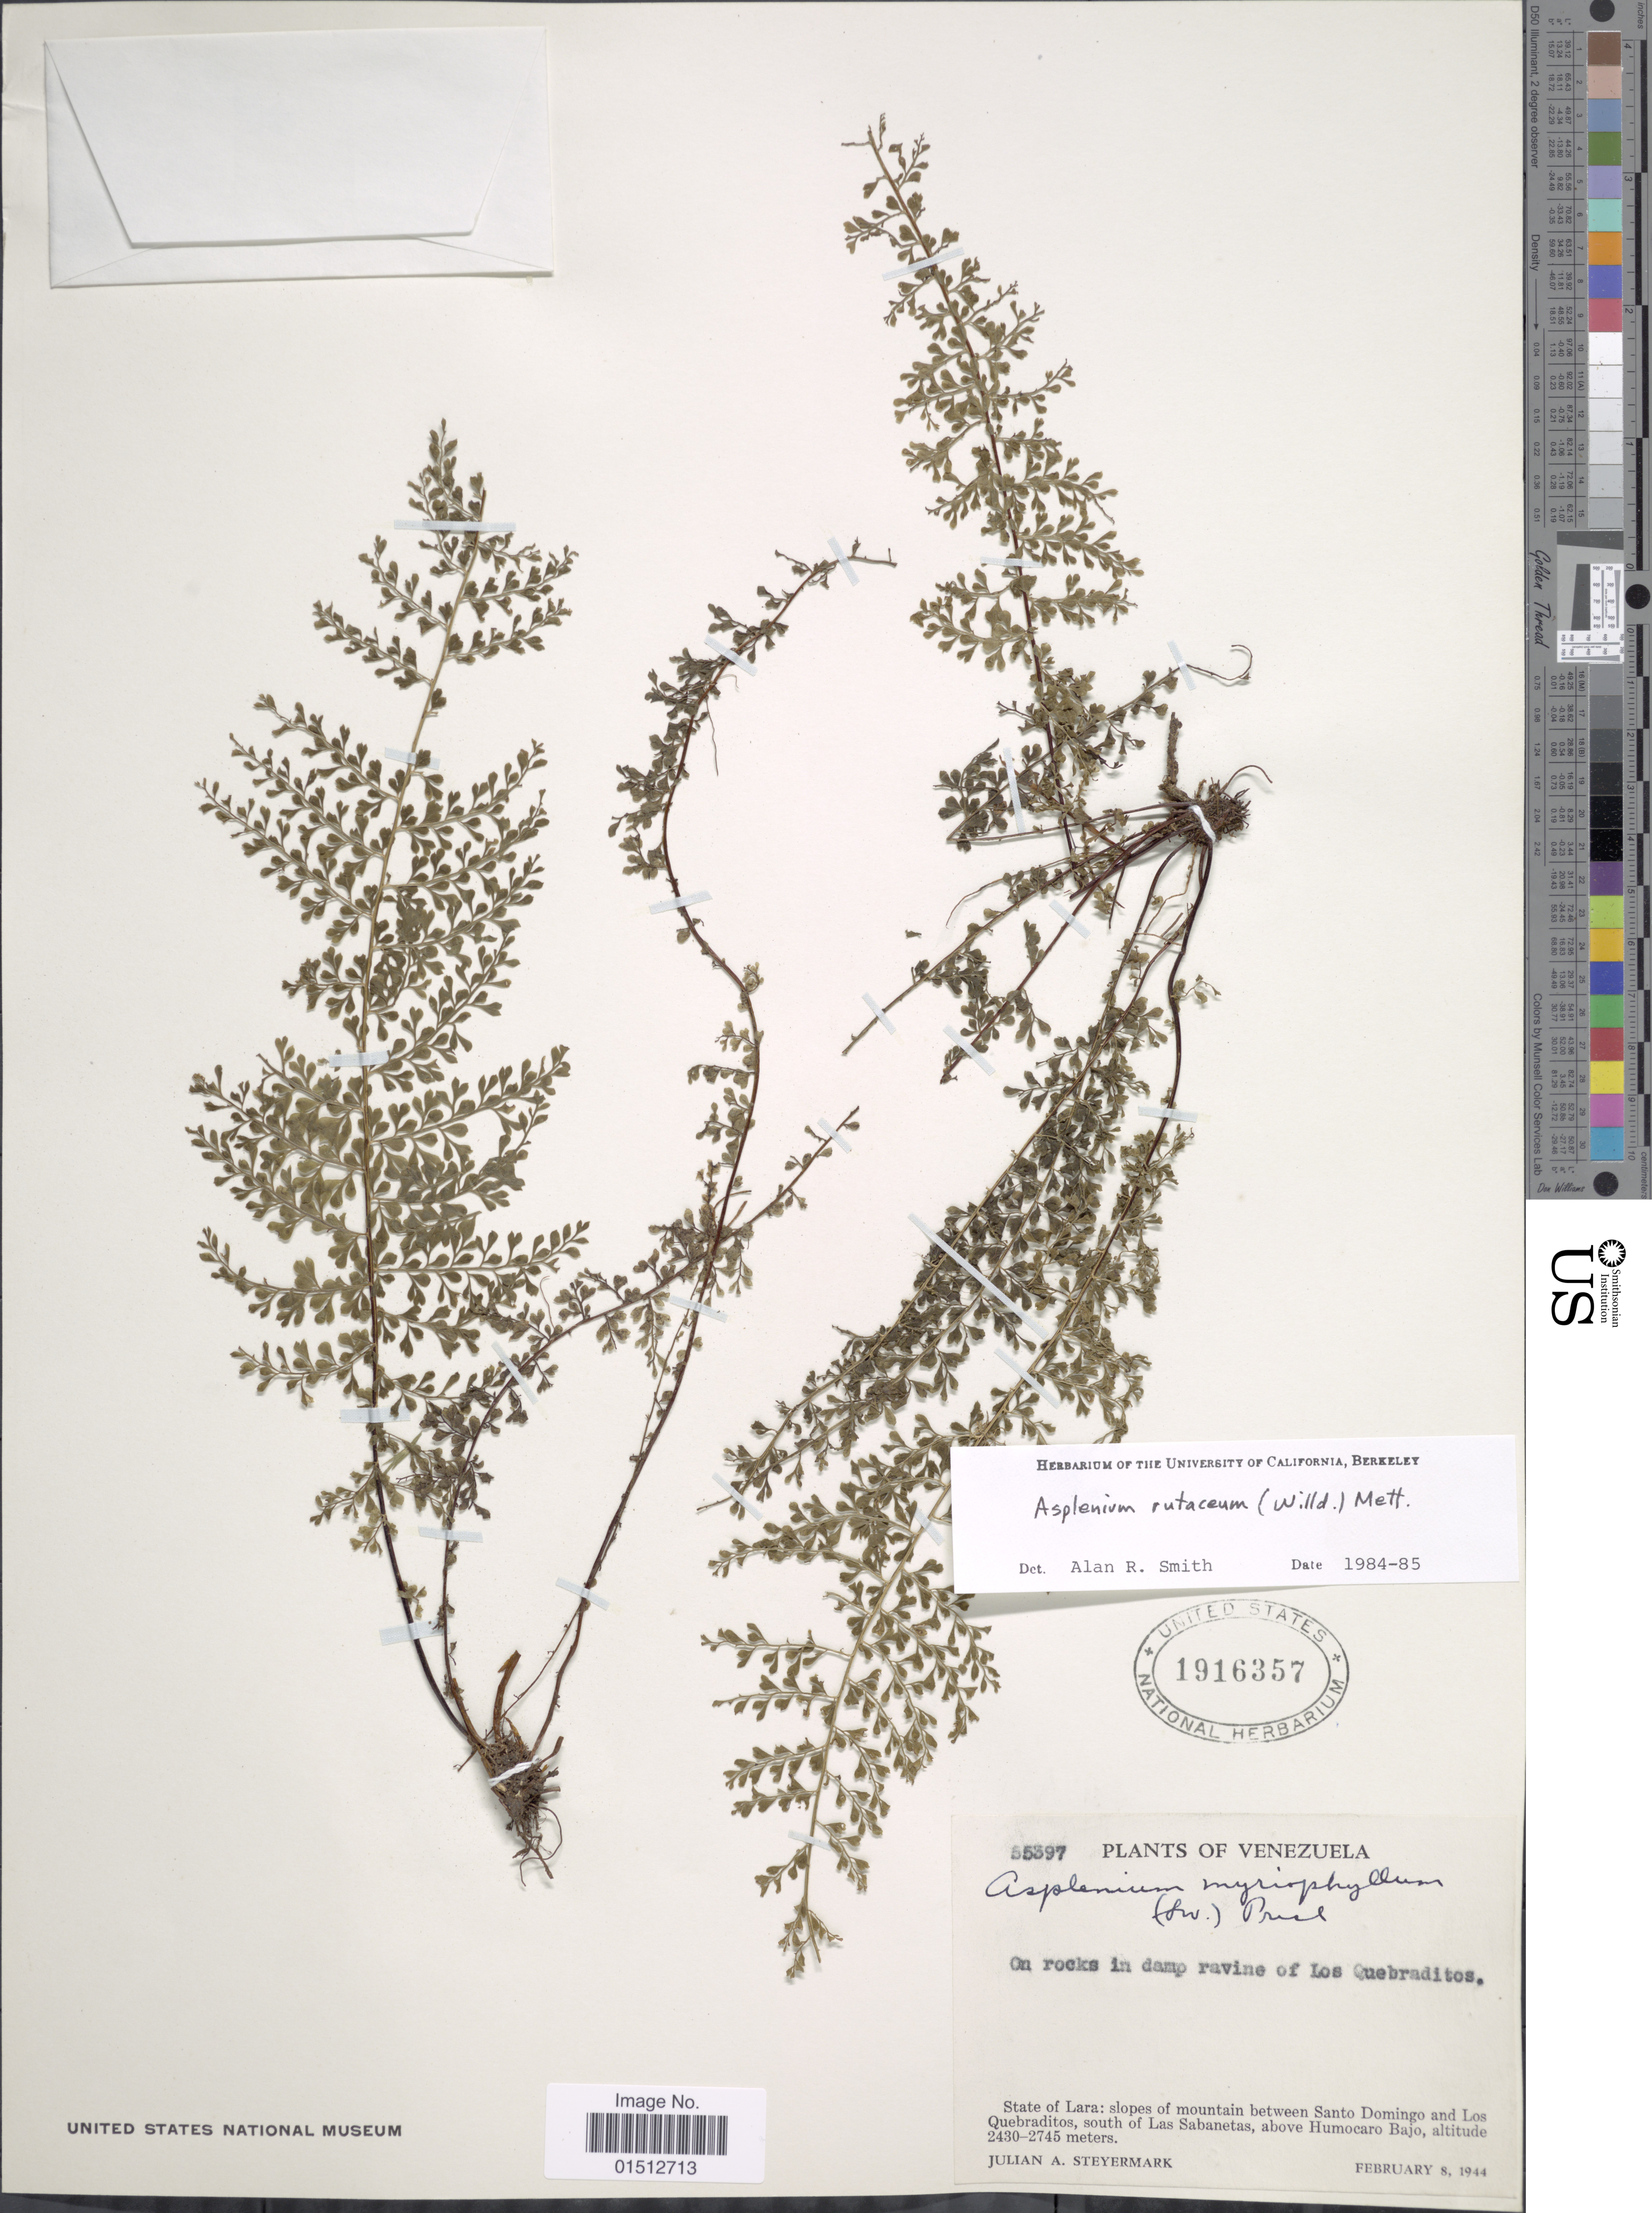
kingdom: Plantae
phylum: Tracheophyta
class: Polypodiopsida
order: Polypodiales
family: Aspleniaceae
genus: Asplenium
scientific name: Asplenium rutaceum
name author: (Willd.) Mett.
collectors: J. Steyermark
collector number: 55397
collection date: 1944-02-08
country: Venezuela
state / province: Lara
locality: Venezuela, State of Lara: slopes of mountain between Santo Domingo and Los Quebraditos, south of Las Sabanetas, above Humocaro Bajo.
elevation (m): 2430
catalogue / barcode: US 1916357